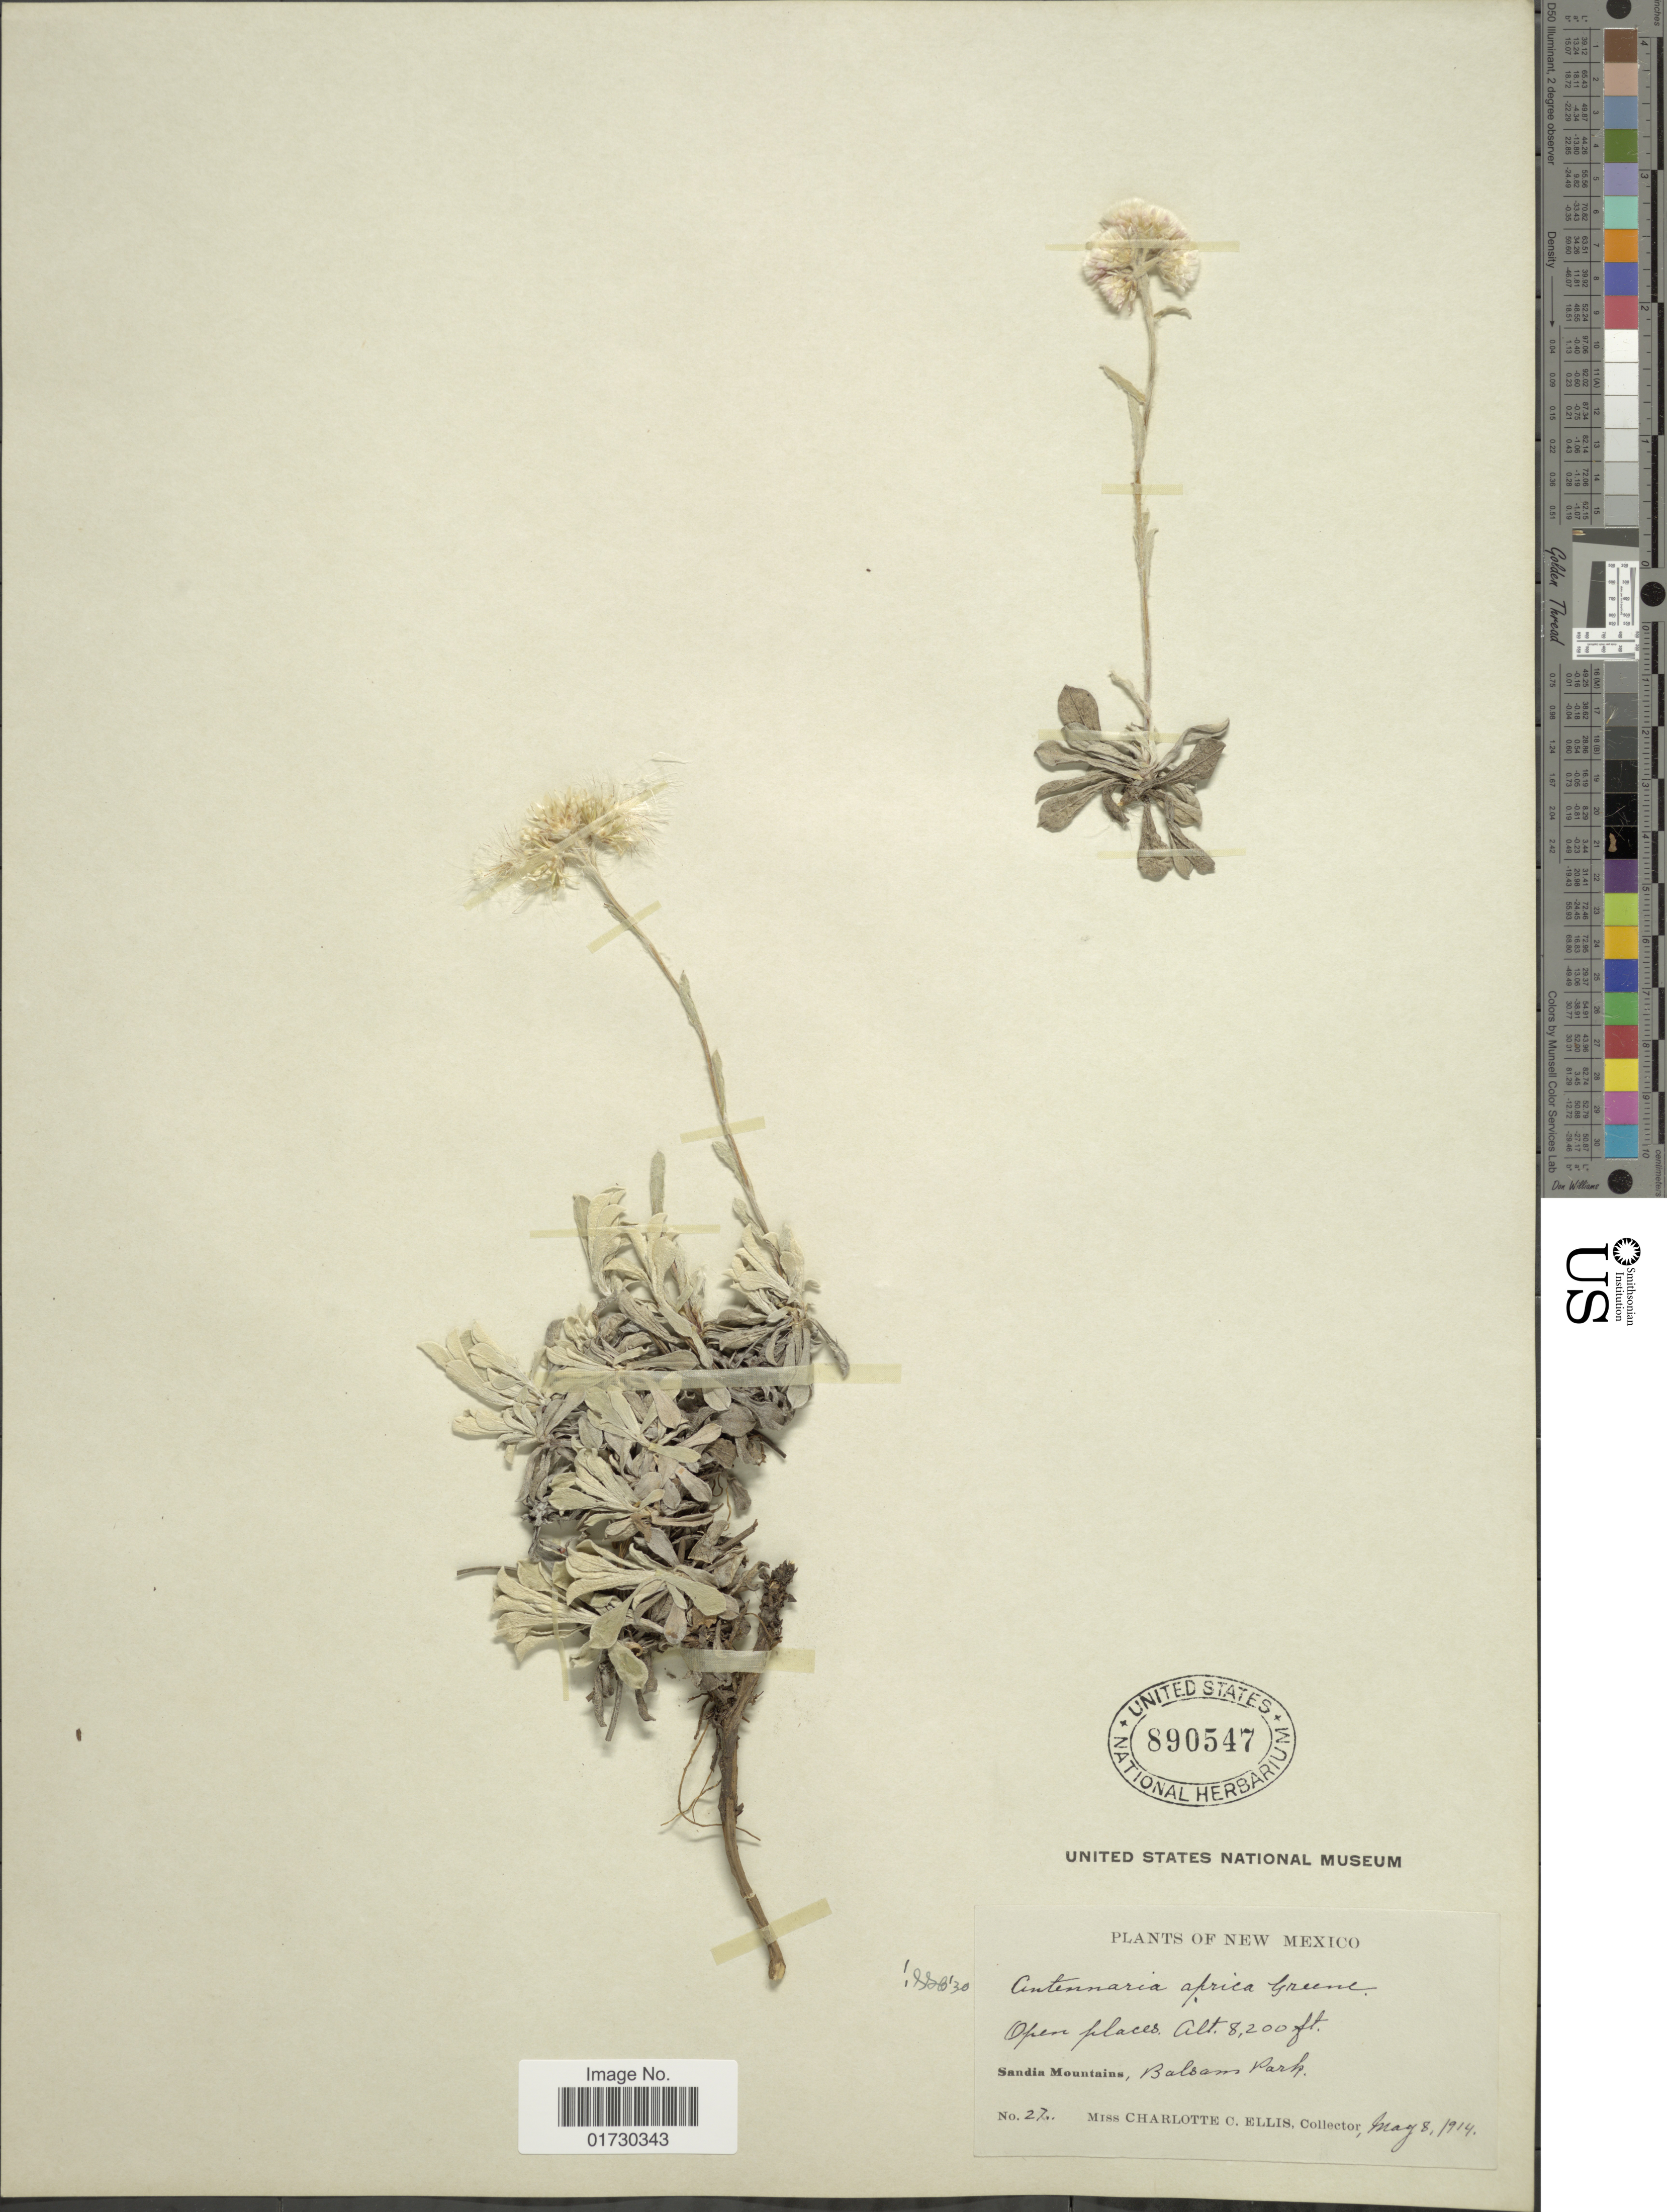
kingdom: Plantae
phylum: Tracheophyta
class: Magnoliopsida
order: Asterales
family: Asteraceae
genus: Antennaria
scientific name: Antennaria aprica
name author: Greene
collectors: C. C. Ellis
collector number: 27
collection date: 1914-05-08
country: United States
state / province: New Mexico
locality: Sandia Mountains, Balsam Park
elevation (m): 2499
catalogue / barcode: US 890547